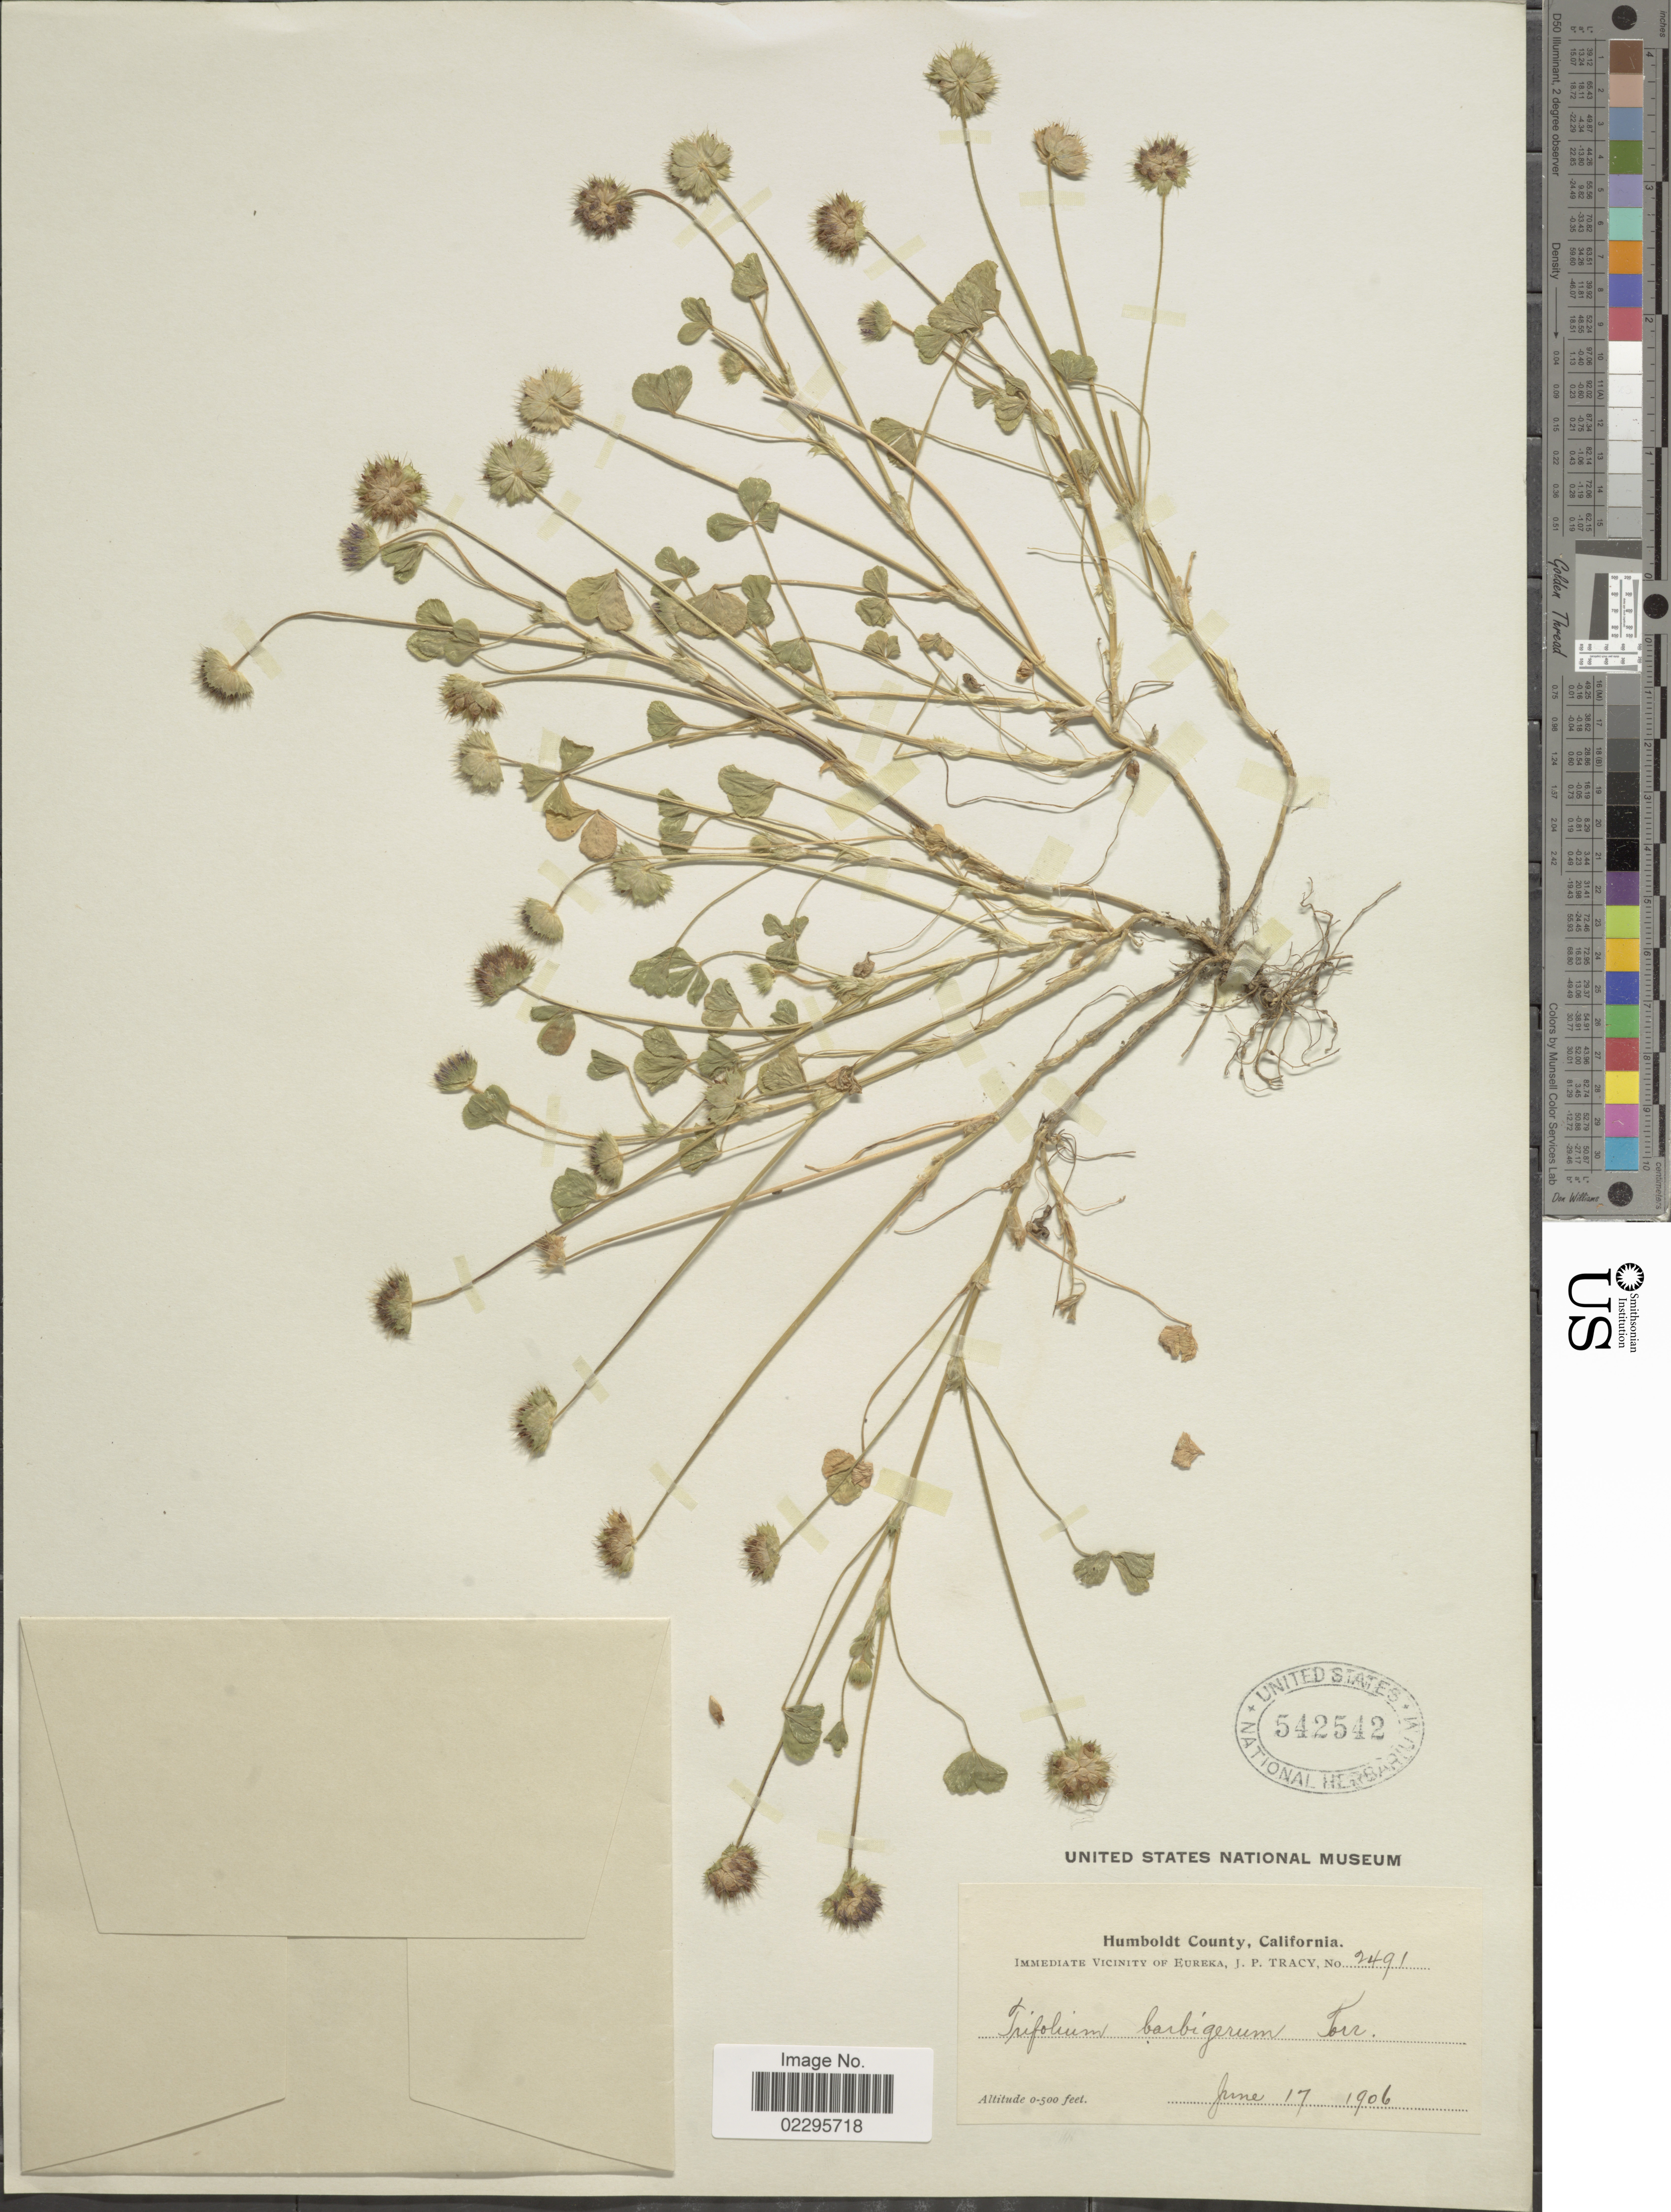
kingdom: Plantae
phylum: Tracheophyta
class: Magnoliopsida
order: Fabales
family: Fabaceae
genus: Trifolium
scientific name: Trifolium barbigerum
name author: Torr.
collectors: J. Tracy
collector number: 2491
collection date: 1906-06-17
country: United States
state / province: California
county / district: Humboldt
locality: Humboldt County, immediate Vicinity of Eureka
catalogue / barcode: US 542542